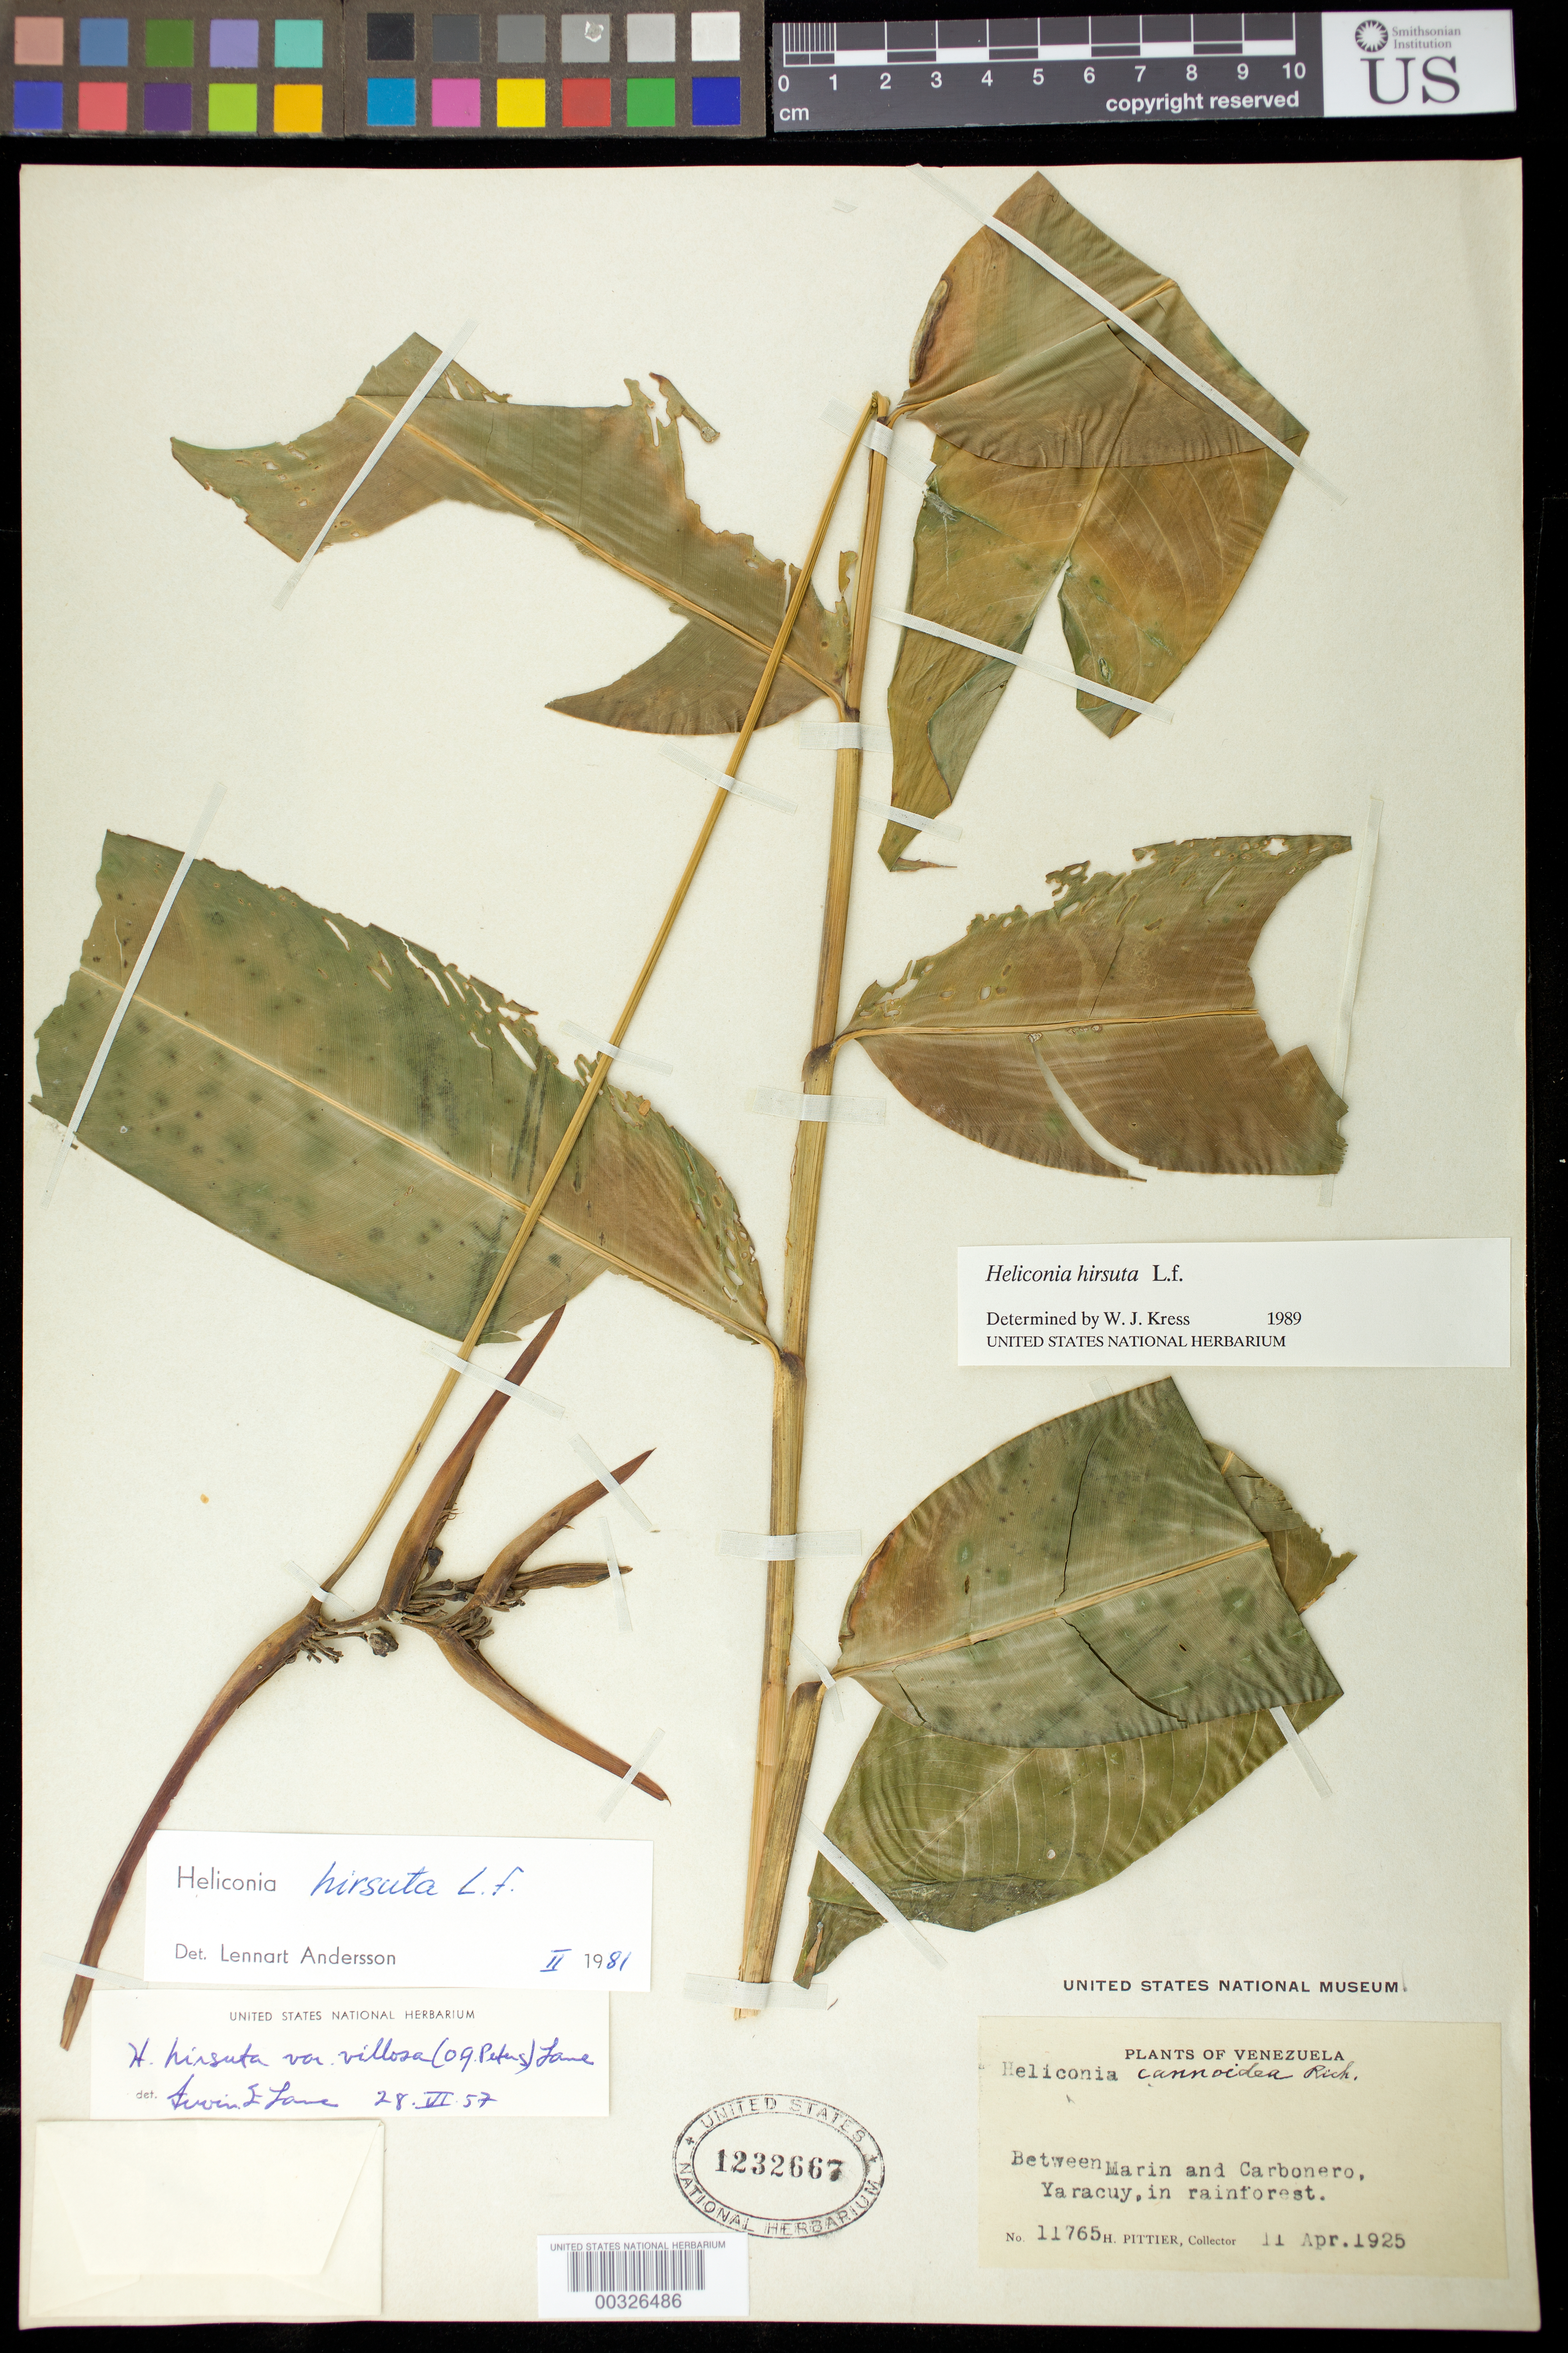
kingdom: Plantae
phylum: Tracheophyta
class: Liliopsida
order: Zingiberales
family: Heliconiaceae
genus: Heliconia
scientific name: Heliconia hirsuta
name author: L. f.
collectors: H. F. Pittier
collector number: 11765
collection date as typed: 11 Apr 1925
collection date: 1925-04-11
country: Venezuela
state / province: Yaracuy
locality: Between marin and carbonero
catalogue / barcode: US 1232667